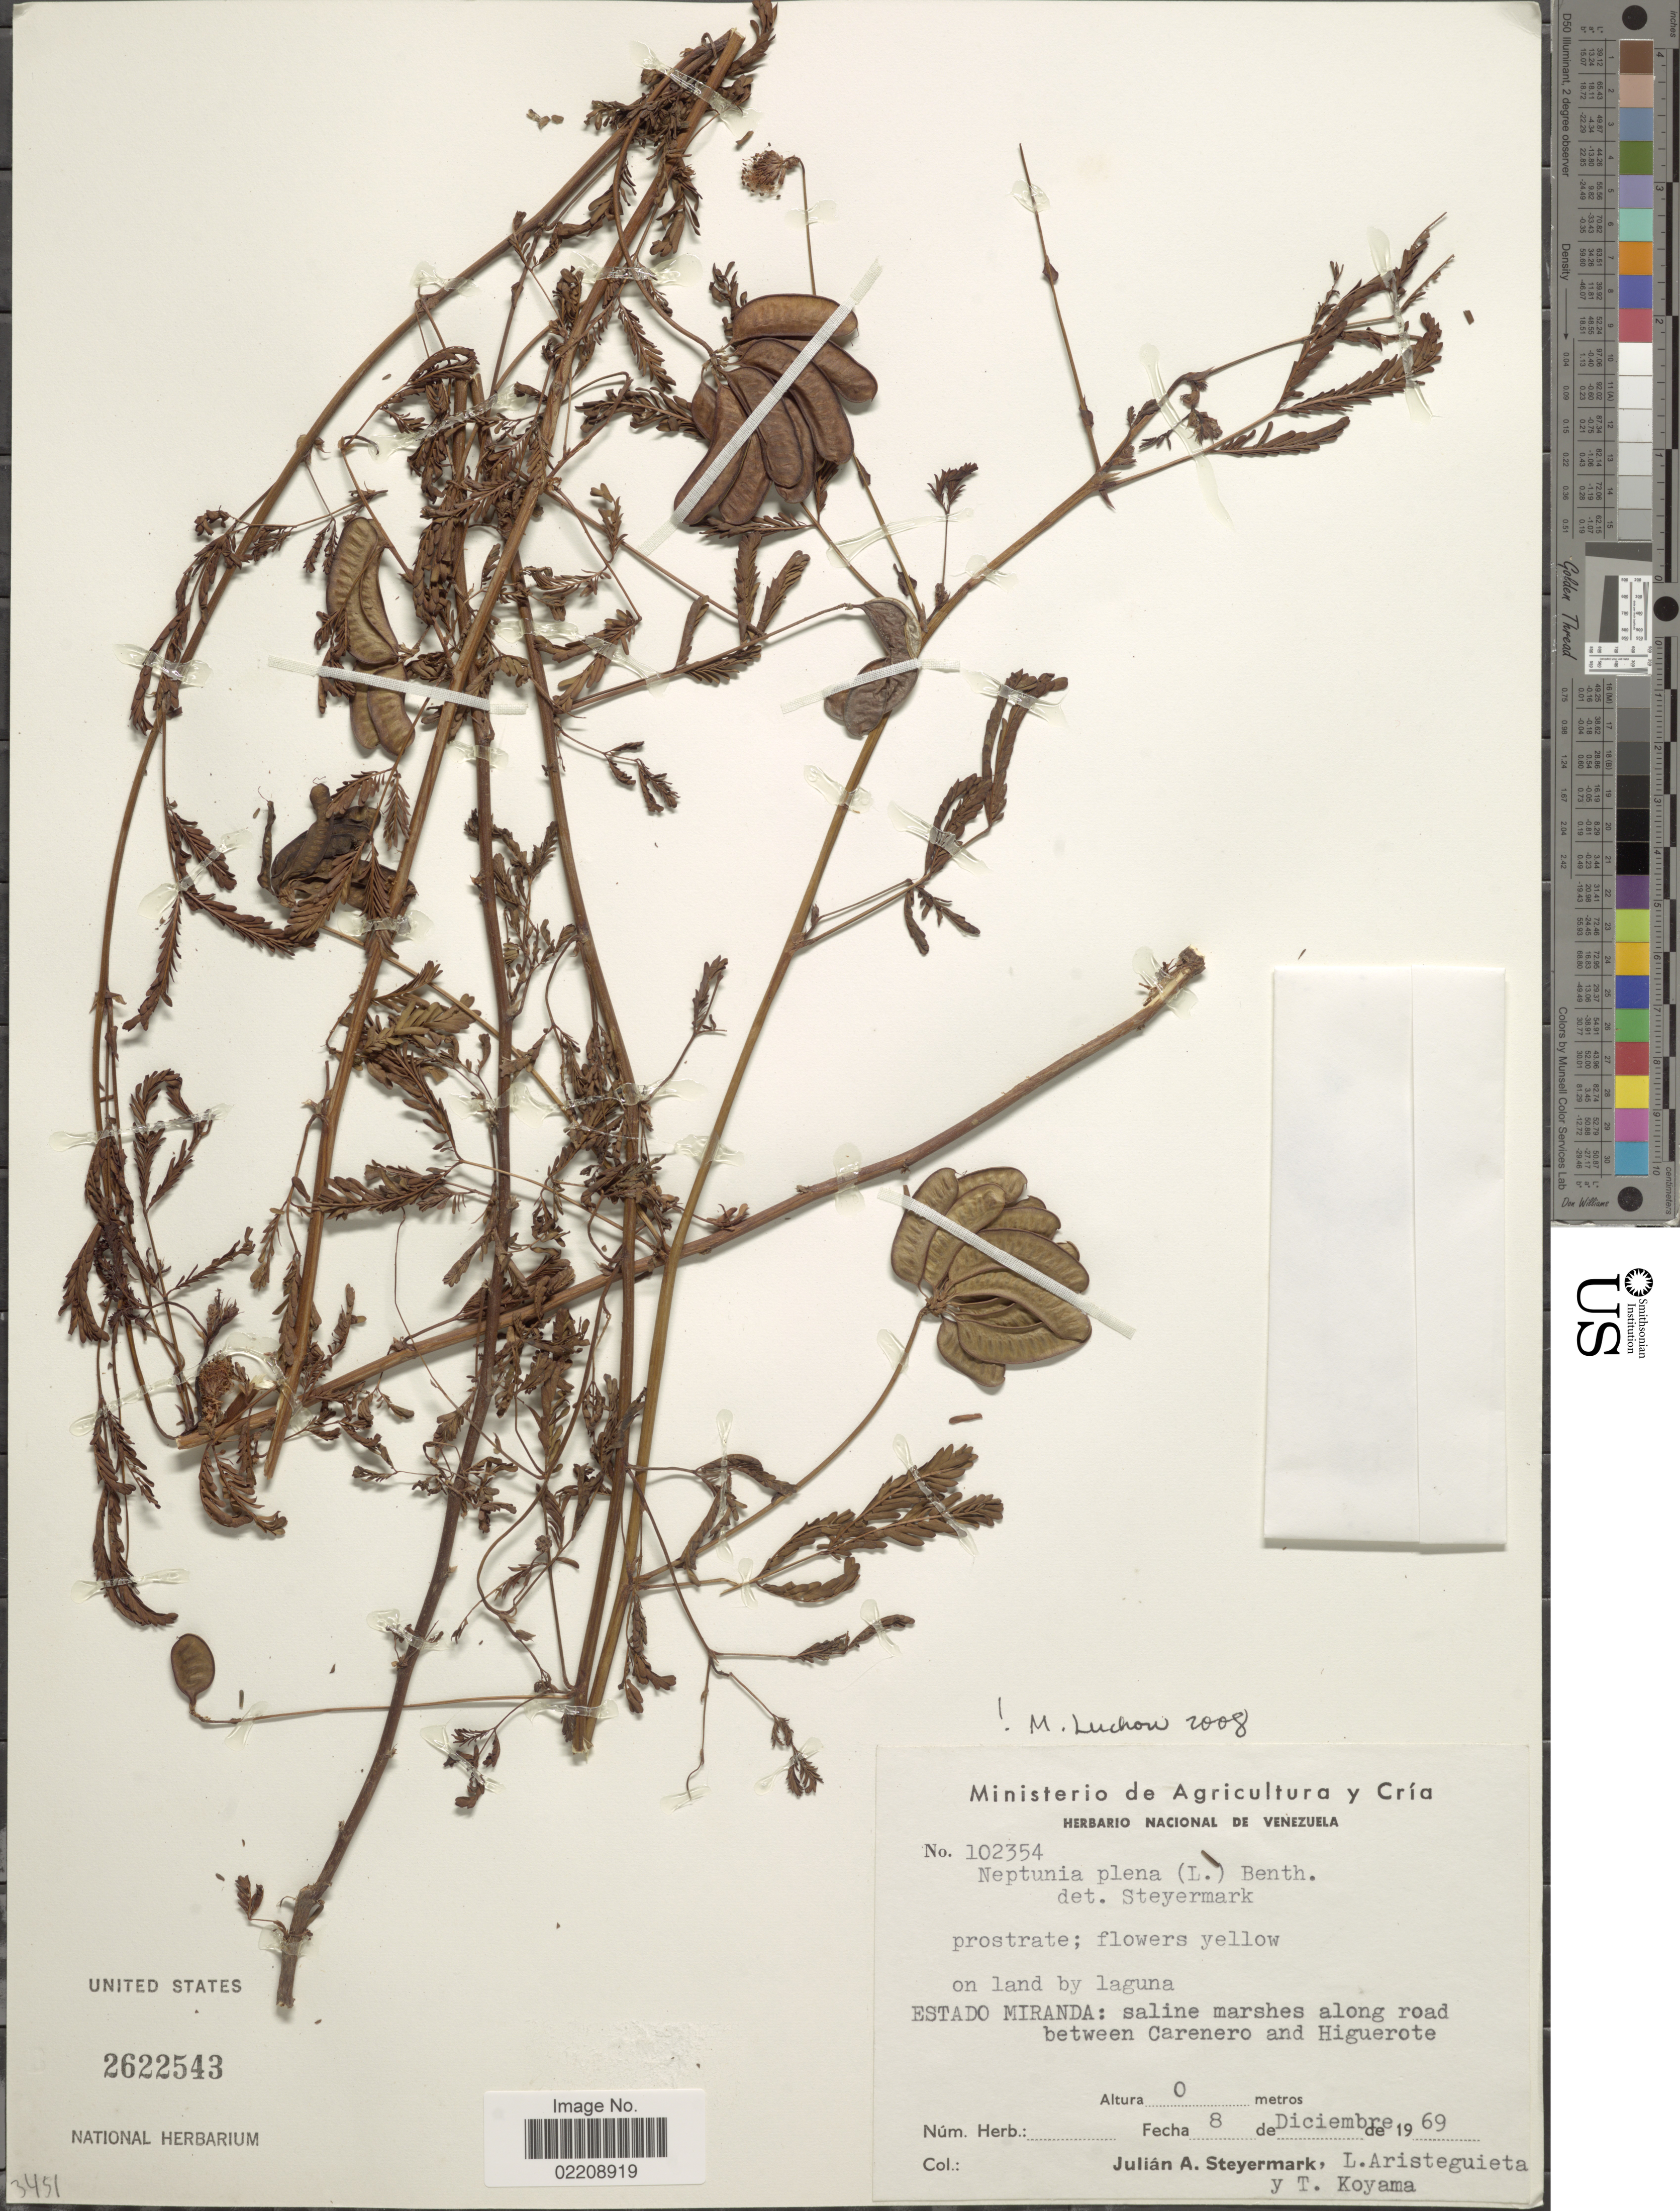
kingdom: Plantae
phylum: Tracheophyta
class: Magnoliopsida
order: Fabales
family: Fabaceae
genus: Neptunia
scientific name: Neptunia plena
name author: (L.) Benth.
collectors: J. Steyermark, L. Aristeguieta & T. Koyama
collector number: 102354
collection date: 1969-12-08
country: Venezuela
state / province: Miranda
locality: On land by Laguna, saline marshes along road between Carenero and Higuerote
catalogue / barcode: US 2622543